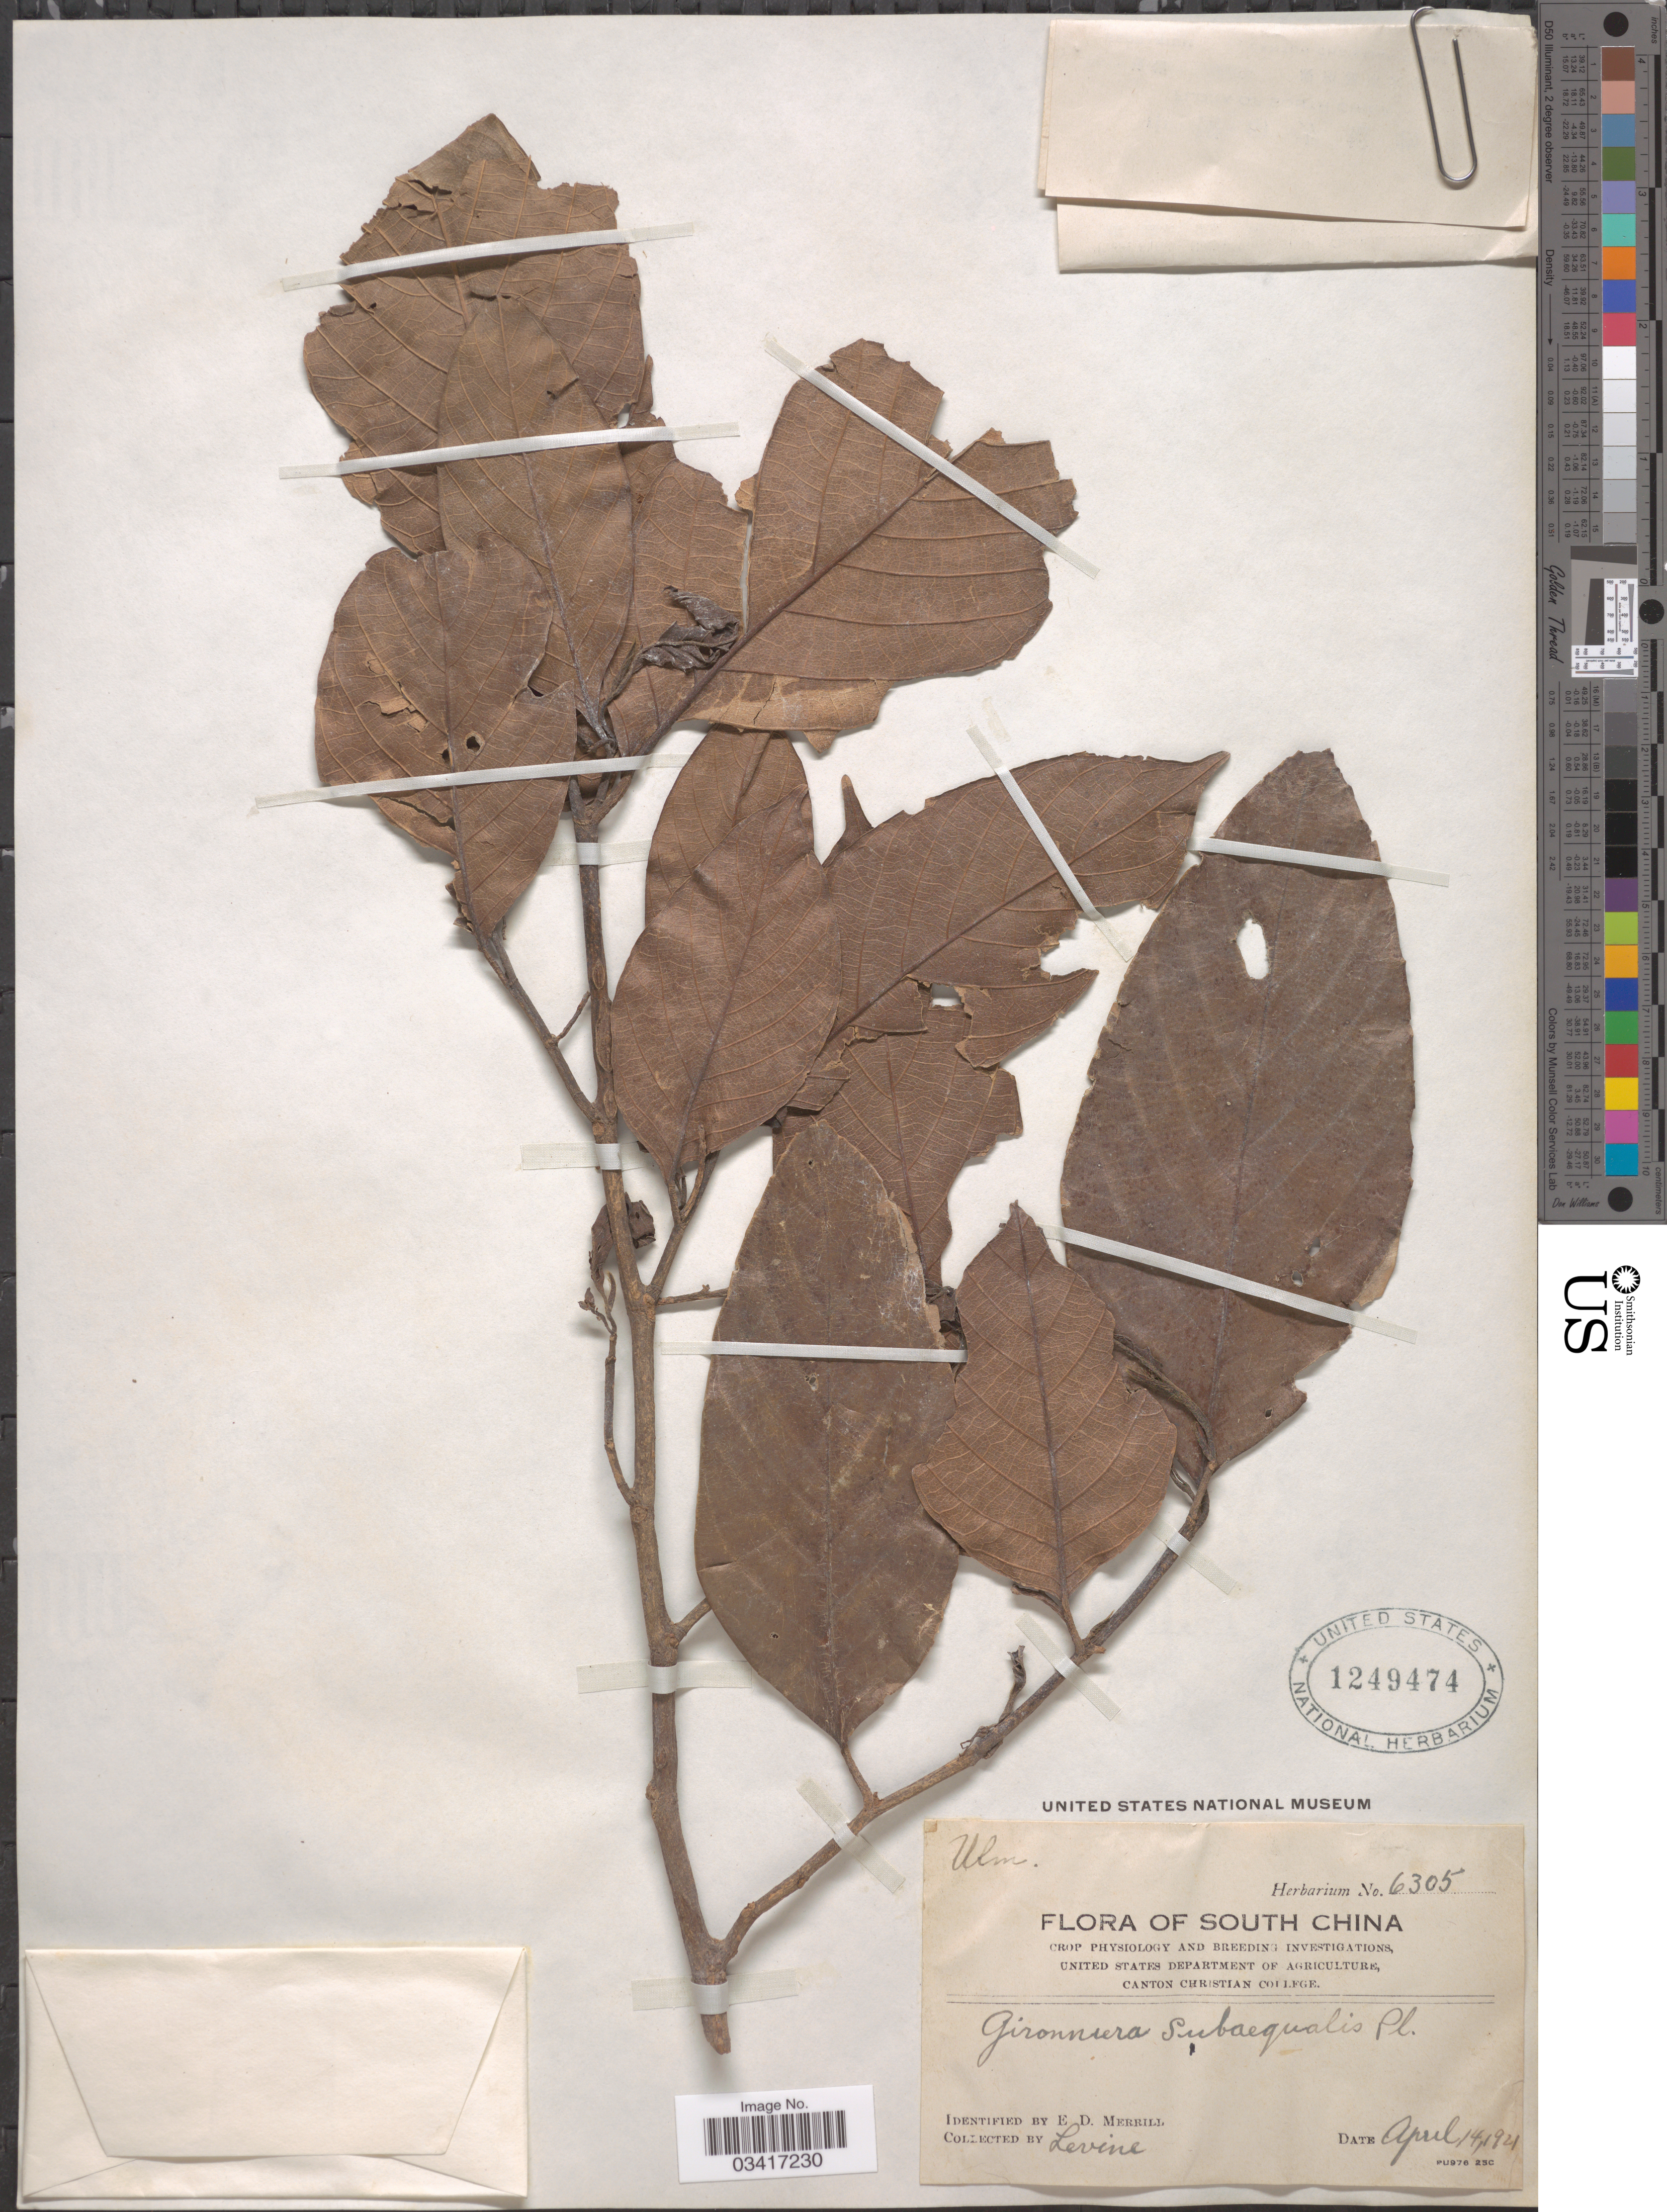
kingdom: Plantae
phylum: Tracheophyta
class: Magnoliopsida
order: Rosales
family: Cannabaceae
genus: Gironniera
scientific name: Gironniera subaequalis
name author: Planch.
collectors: -. Levine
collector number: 6305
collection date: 1921-04-14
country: China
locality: South China.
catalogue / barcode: US 1249474